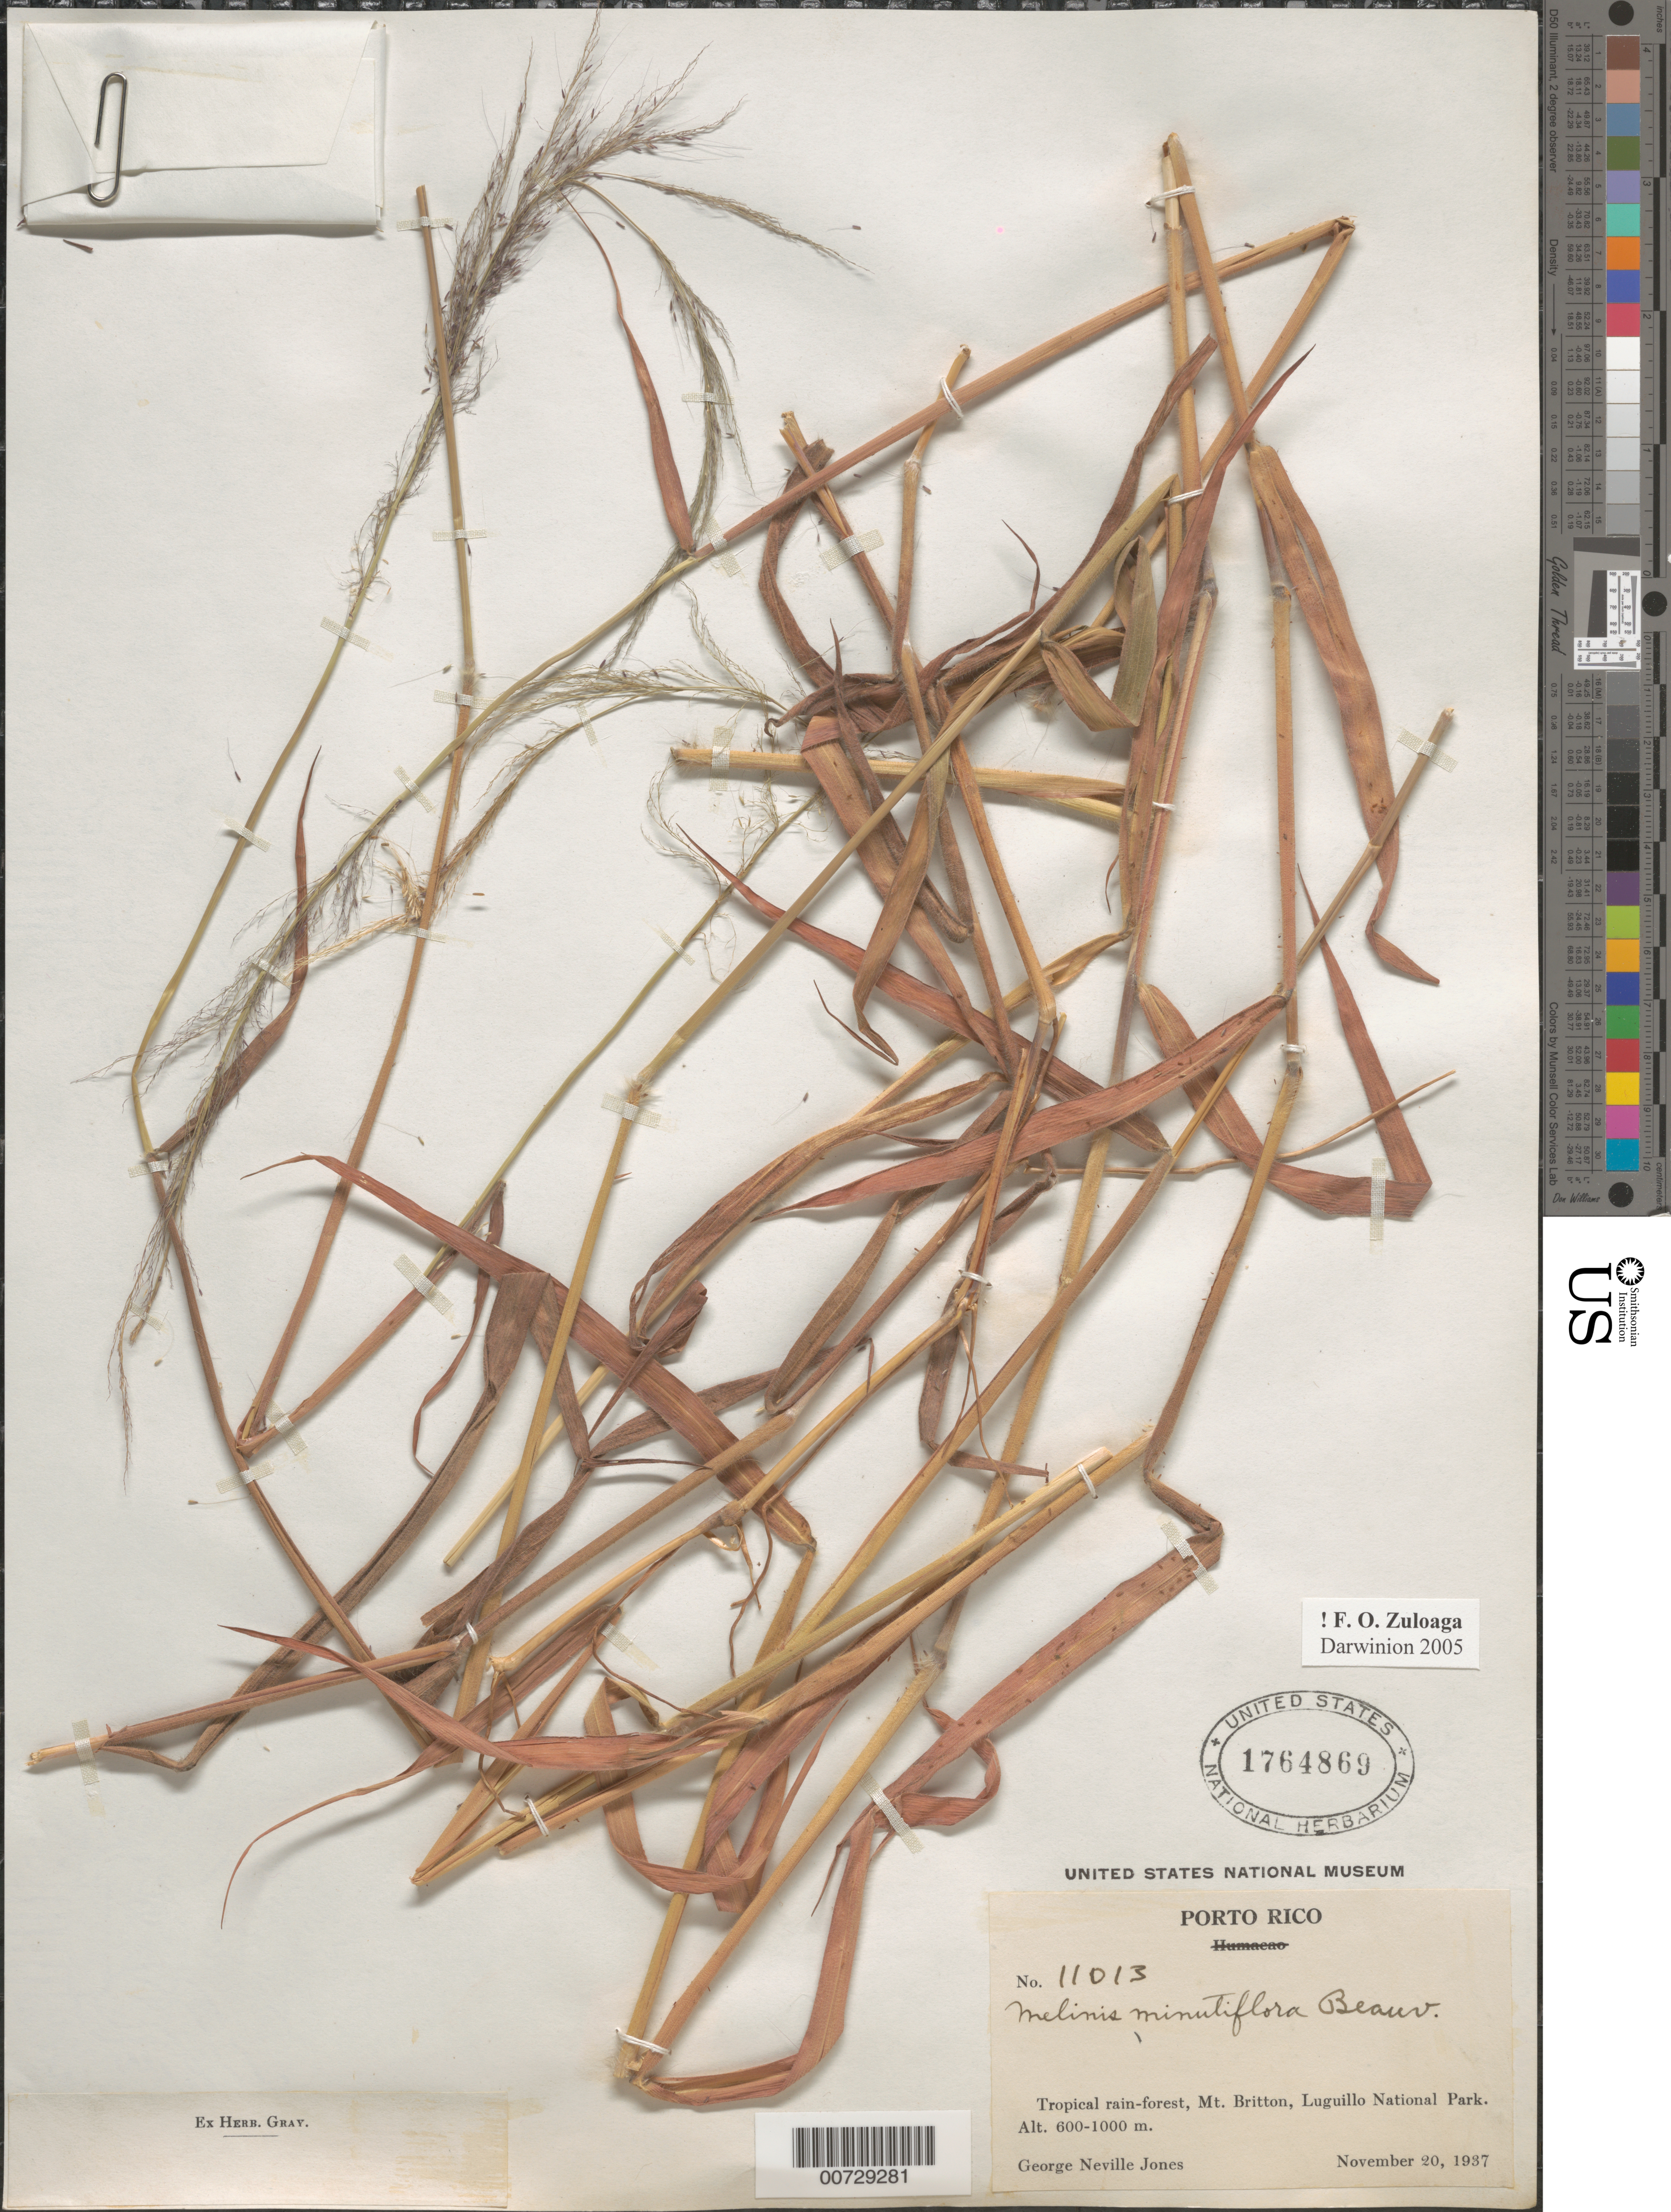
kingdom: Plantae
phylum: Tracheophyta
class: Liliopsida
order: Poales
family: Poaceae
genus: Melinis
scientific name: Melinis minutiflora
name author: P. Beauv.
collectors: G. N. Jones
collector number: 11013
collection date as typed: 20 Nov 1937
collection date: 1937-11-20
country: Puerto Rico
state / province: Río Grande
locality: Mt. Britton, Luquillo Natl. Park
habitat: Tropical rain-forest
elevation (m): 600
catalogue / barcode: US 1764869